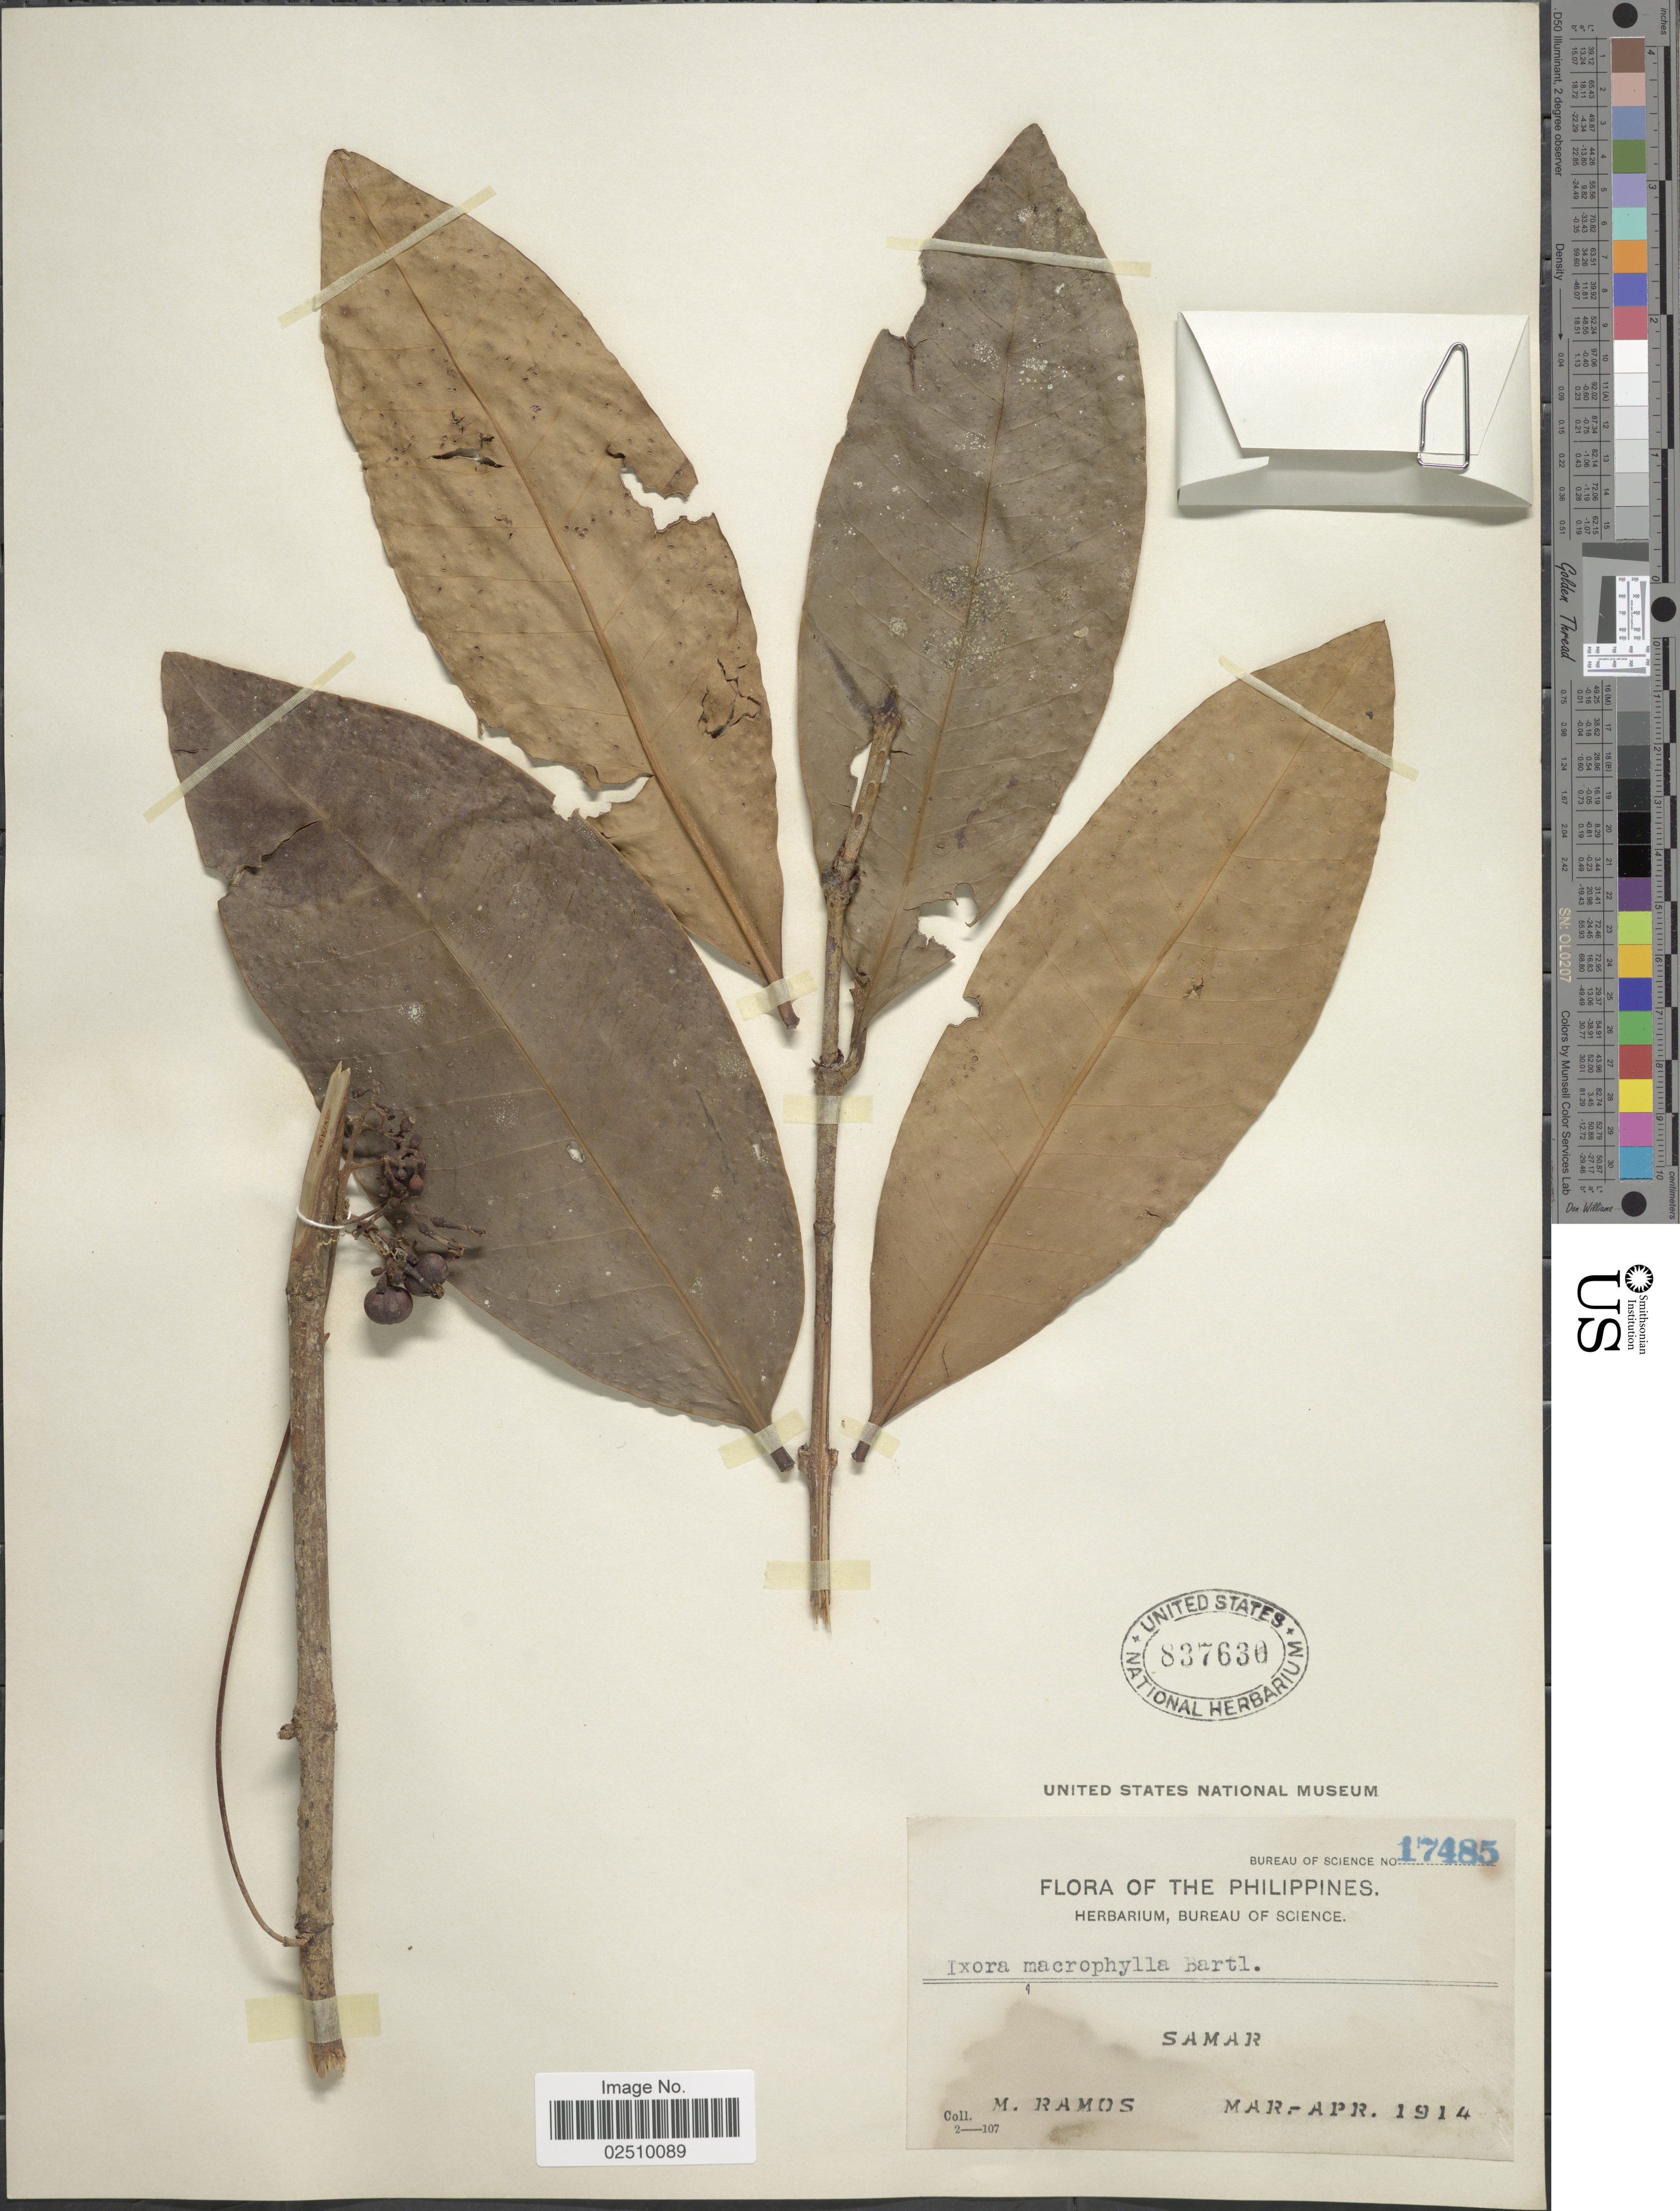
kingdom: Plantae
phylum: Tracheophyta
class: Magnoliopsida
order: Gentianales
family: Rubiaceae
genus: Ixora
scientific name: Ixora macrophylla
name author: Bartl. ex DC.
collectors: M. Ramos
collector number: Bureau of Science 17485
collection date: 1914-03/1914-04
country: Philippines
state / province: Eastern Visayas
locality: Samar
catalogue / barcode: US 837630